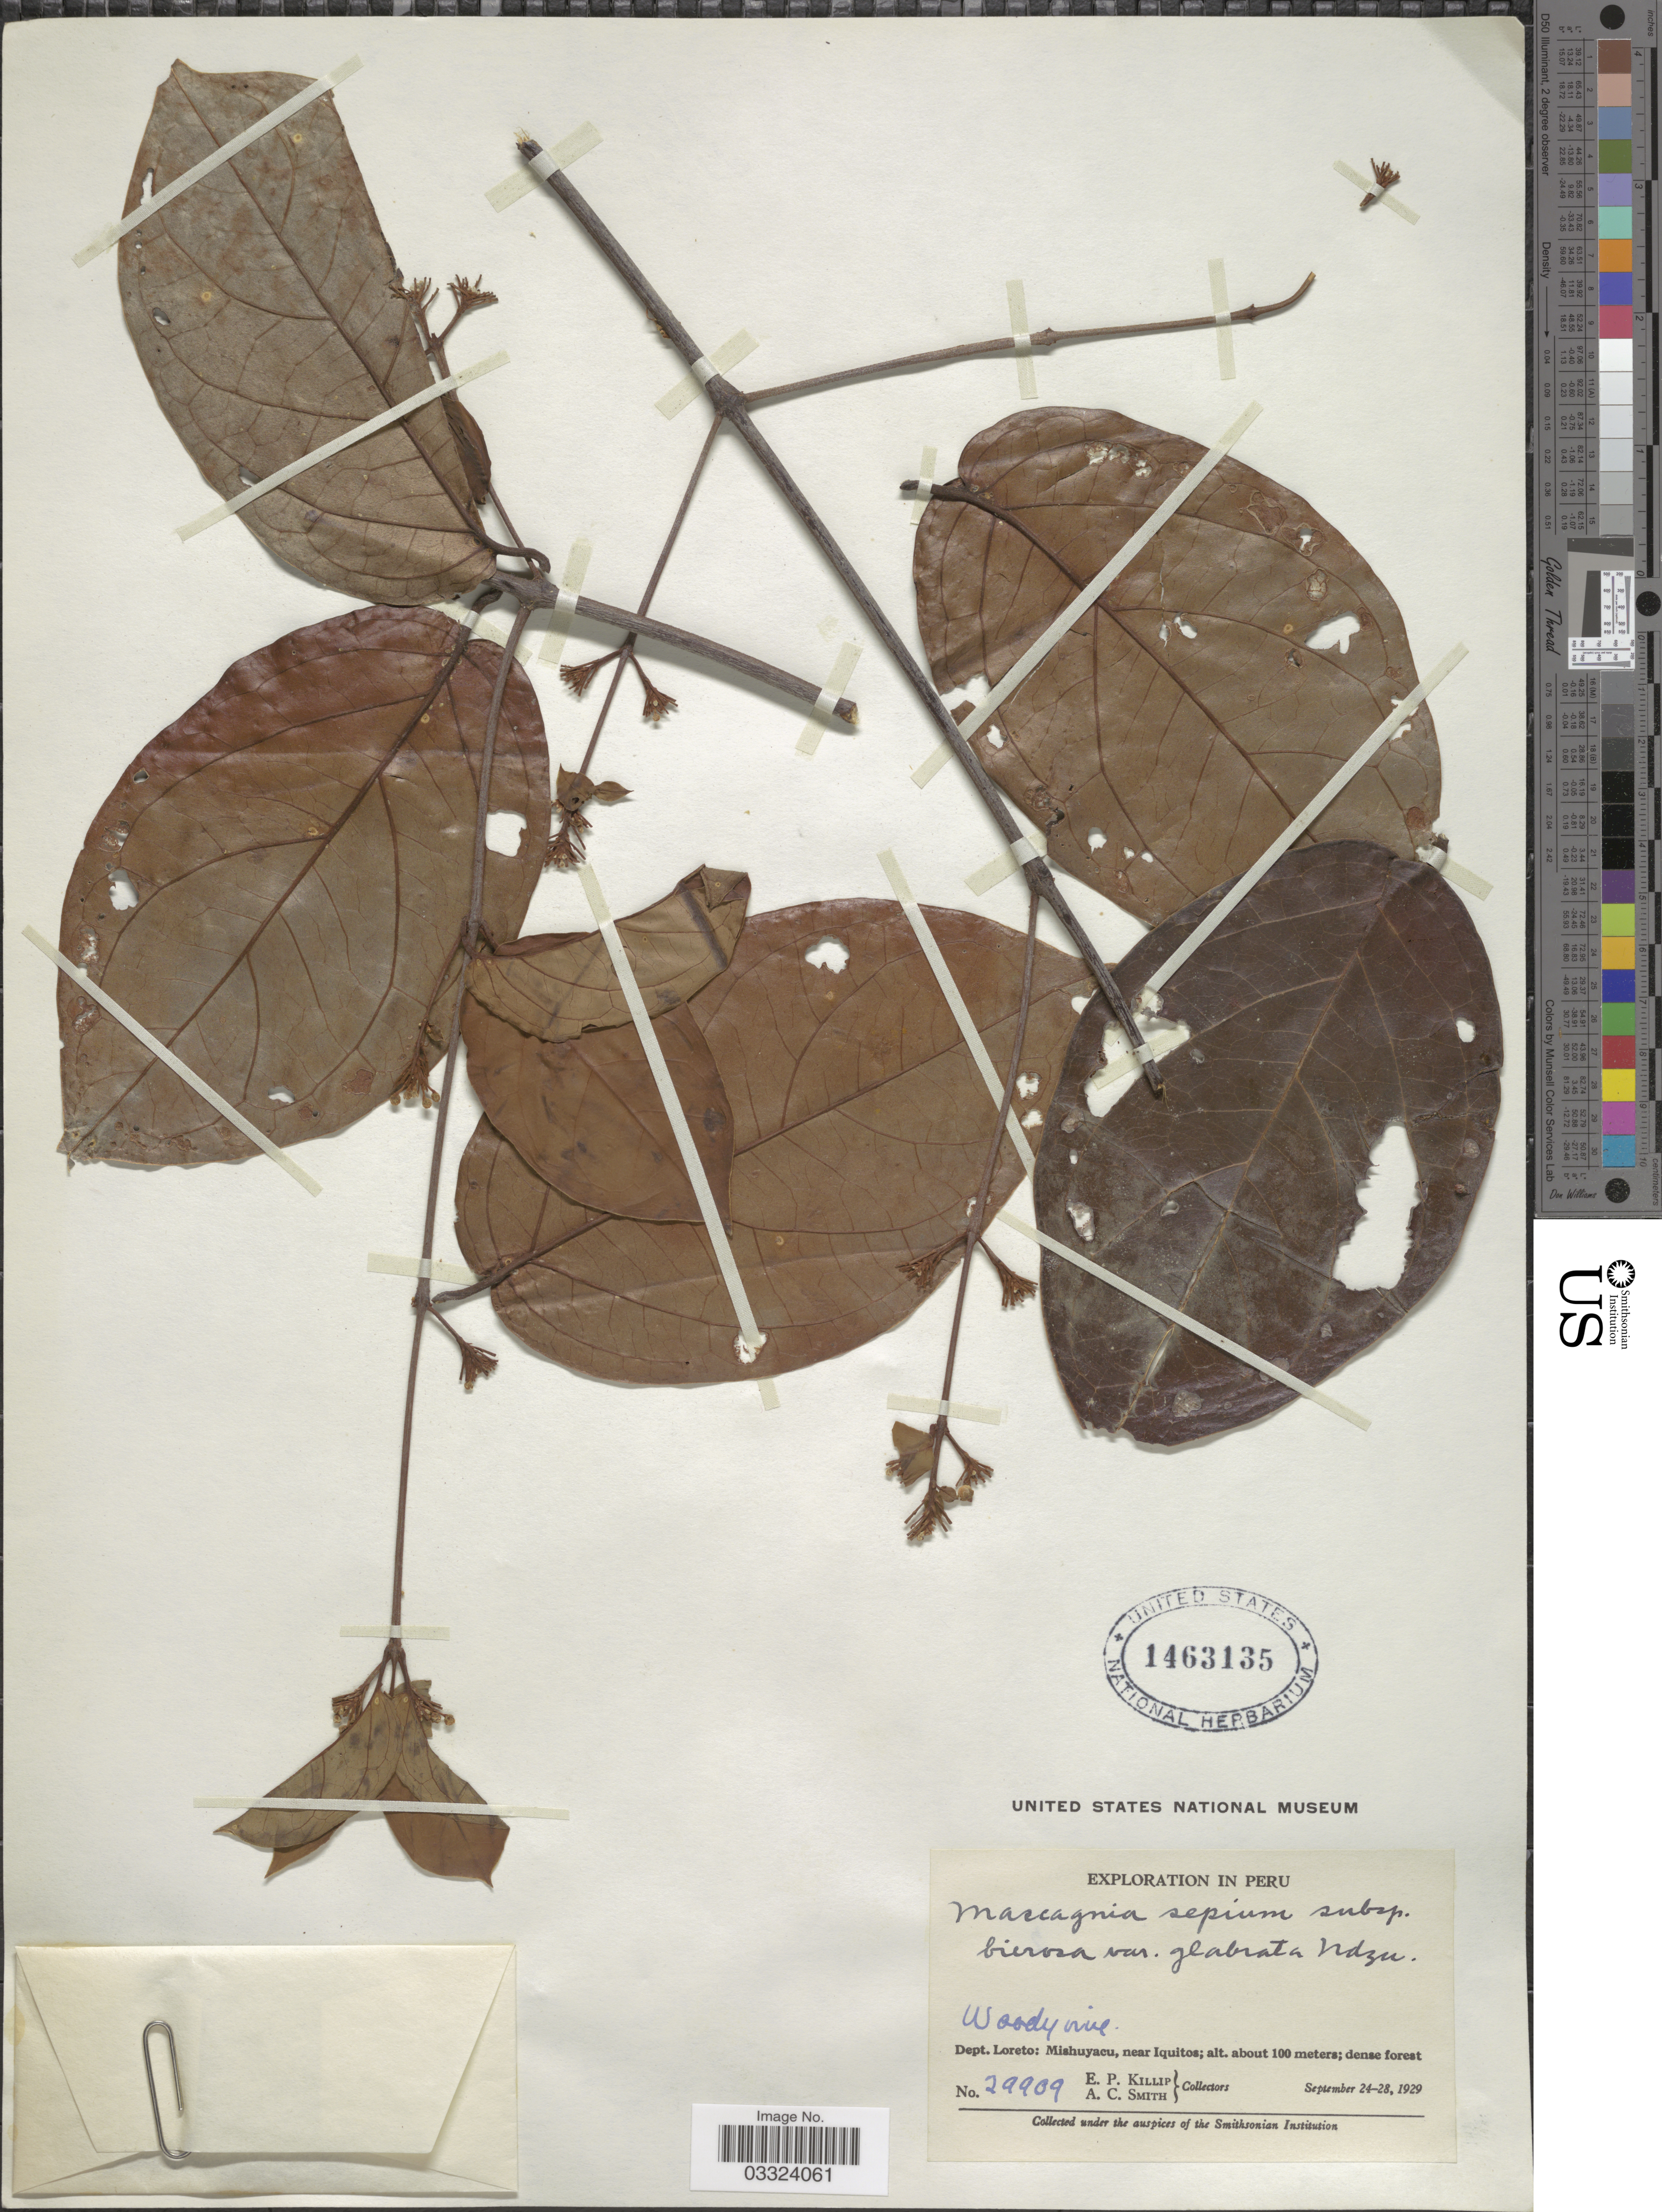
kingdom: Plantae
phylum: Tracheophyta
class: Magnoliopsida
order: Malpighiales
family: Malpighiaceae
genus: Mascagnia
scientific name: Mascagnia sepium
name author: (A. Juss.) Griseb.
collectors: E. P. Killip & A. C. Smith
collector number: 29909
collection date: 1929-09-24/1929-09-28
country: Peru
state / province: Loreto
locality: Dept. Loreto: Mishuyacu, near Iquitos.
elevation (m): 100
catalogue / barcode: US 1463135